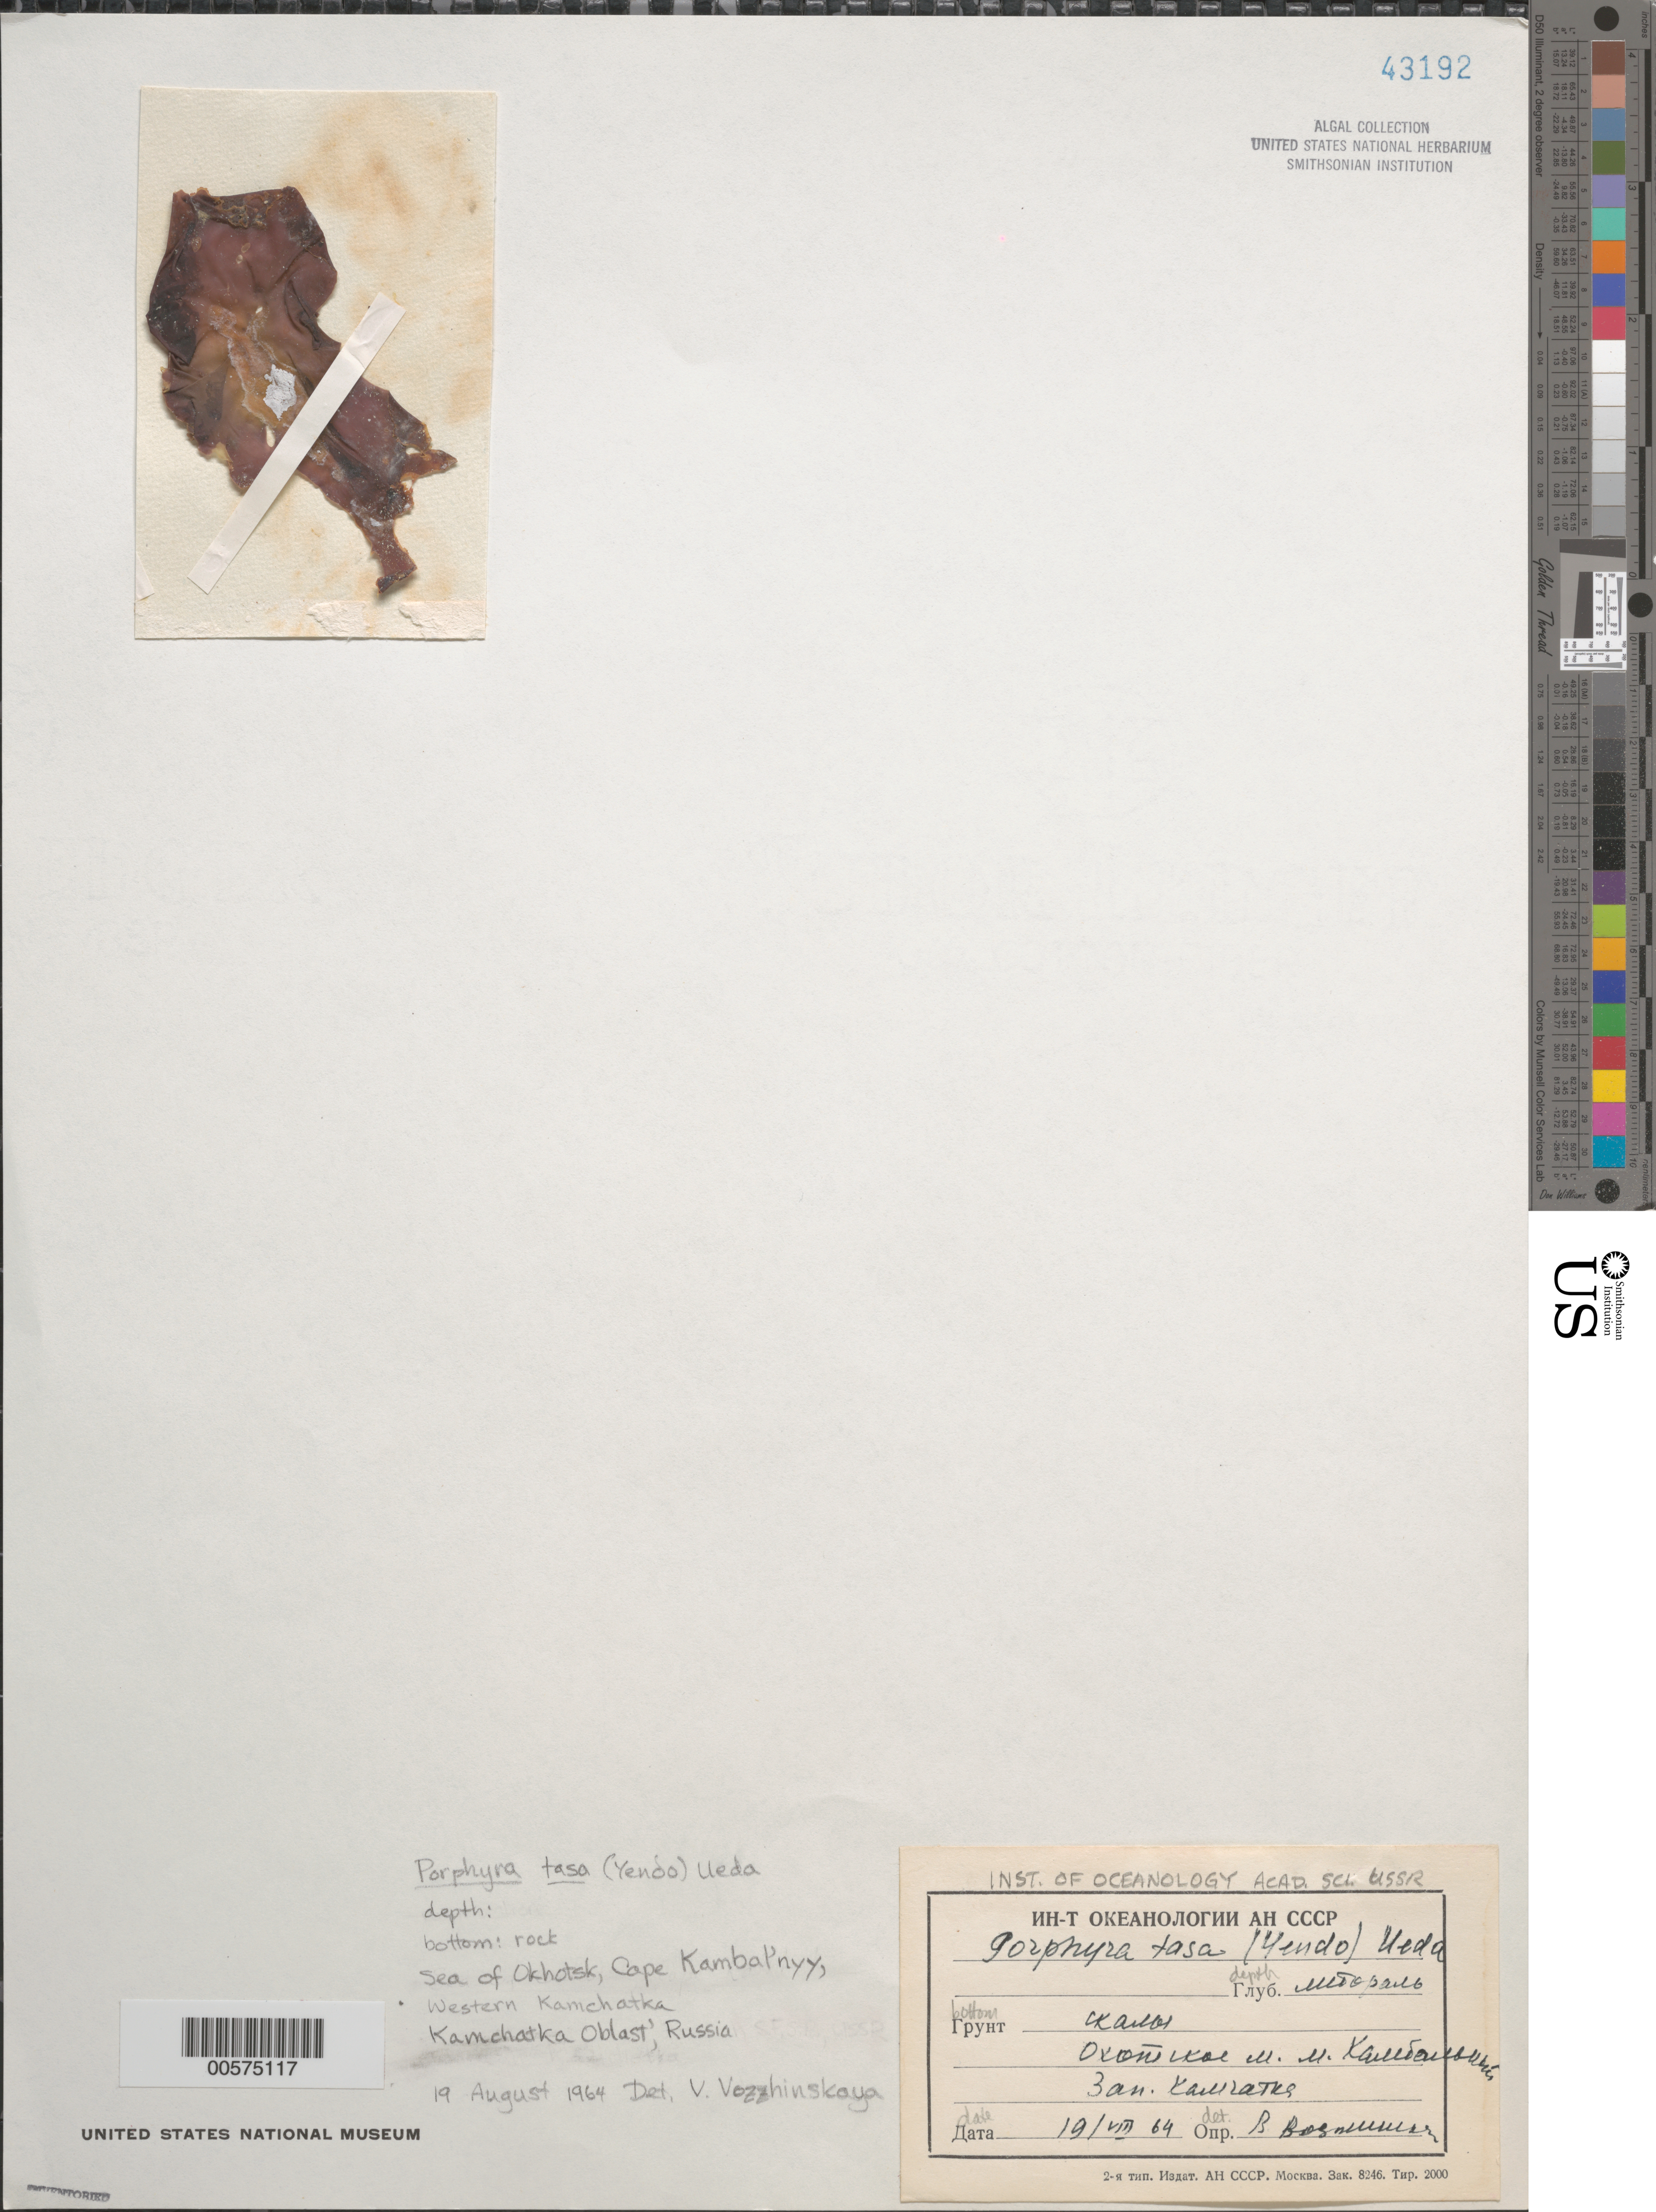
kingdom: Plantae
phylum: Rhodophyta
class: Bangiophyceae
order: Bangiales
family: Bangiaceae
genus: Fuscifolium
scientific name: Fuscifolium tasa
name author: (Yendo) S.C. Lindstrom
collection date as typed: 19 Aug 1964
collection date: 1964-08-19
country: Russian Federation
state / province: Kamchatka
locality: Sea of Okhotsk, Cape Kambal'nyy, western Kamchatka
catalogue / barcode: US 43192